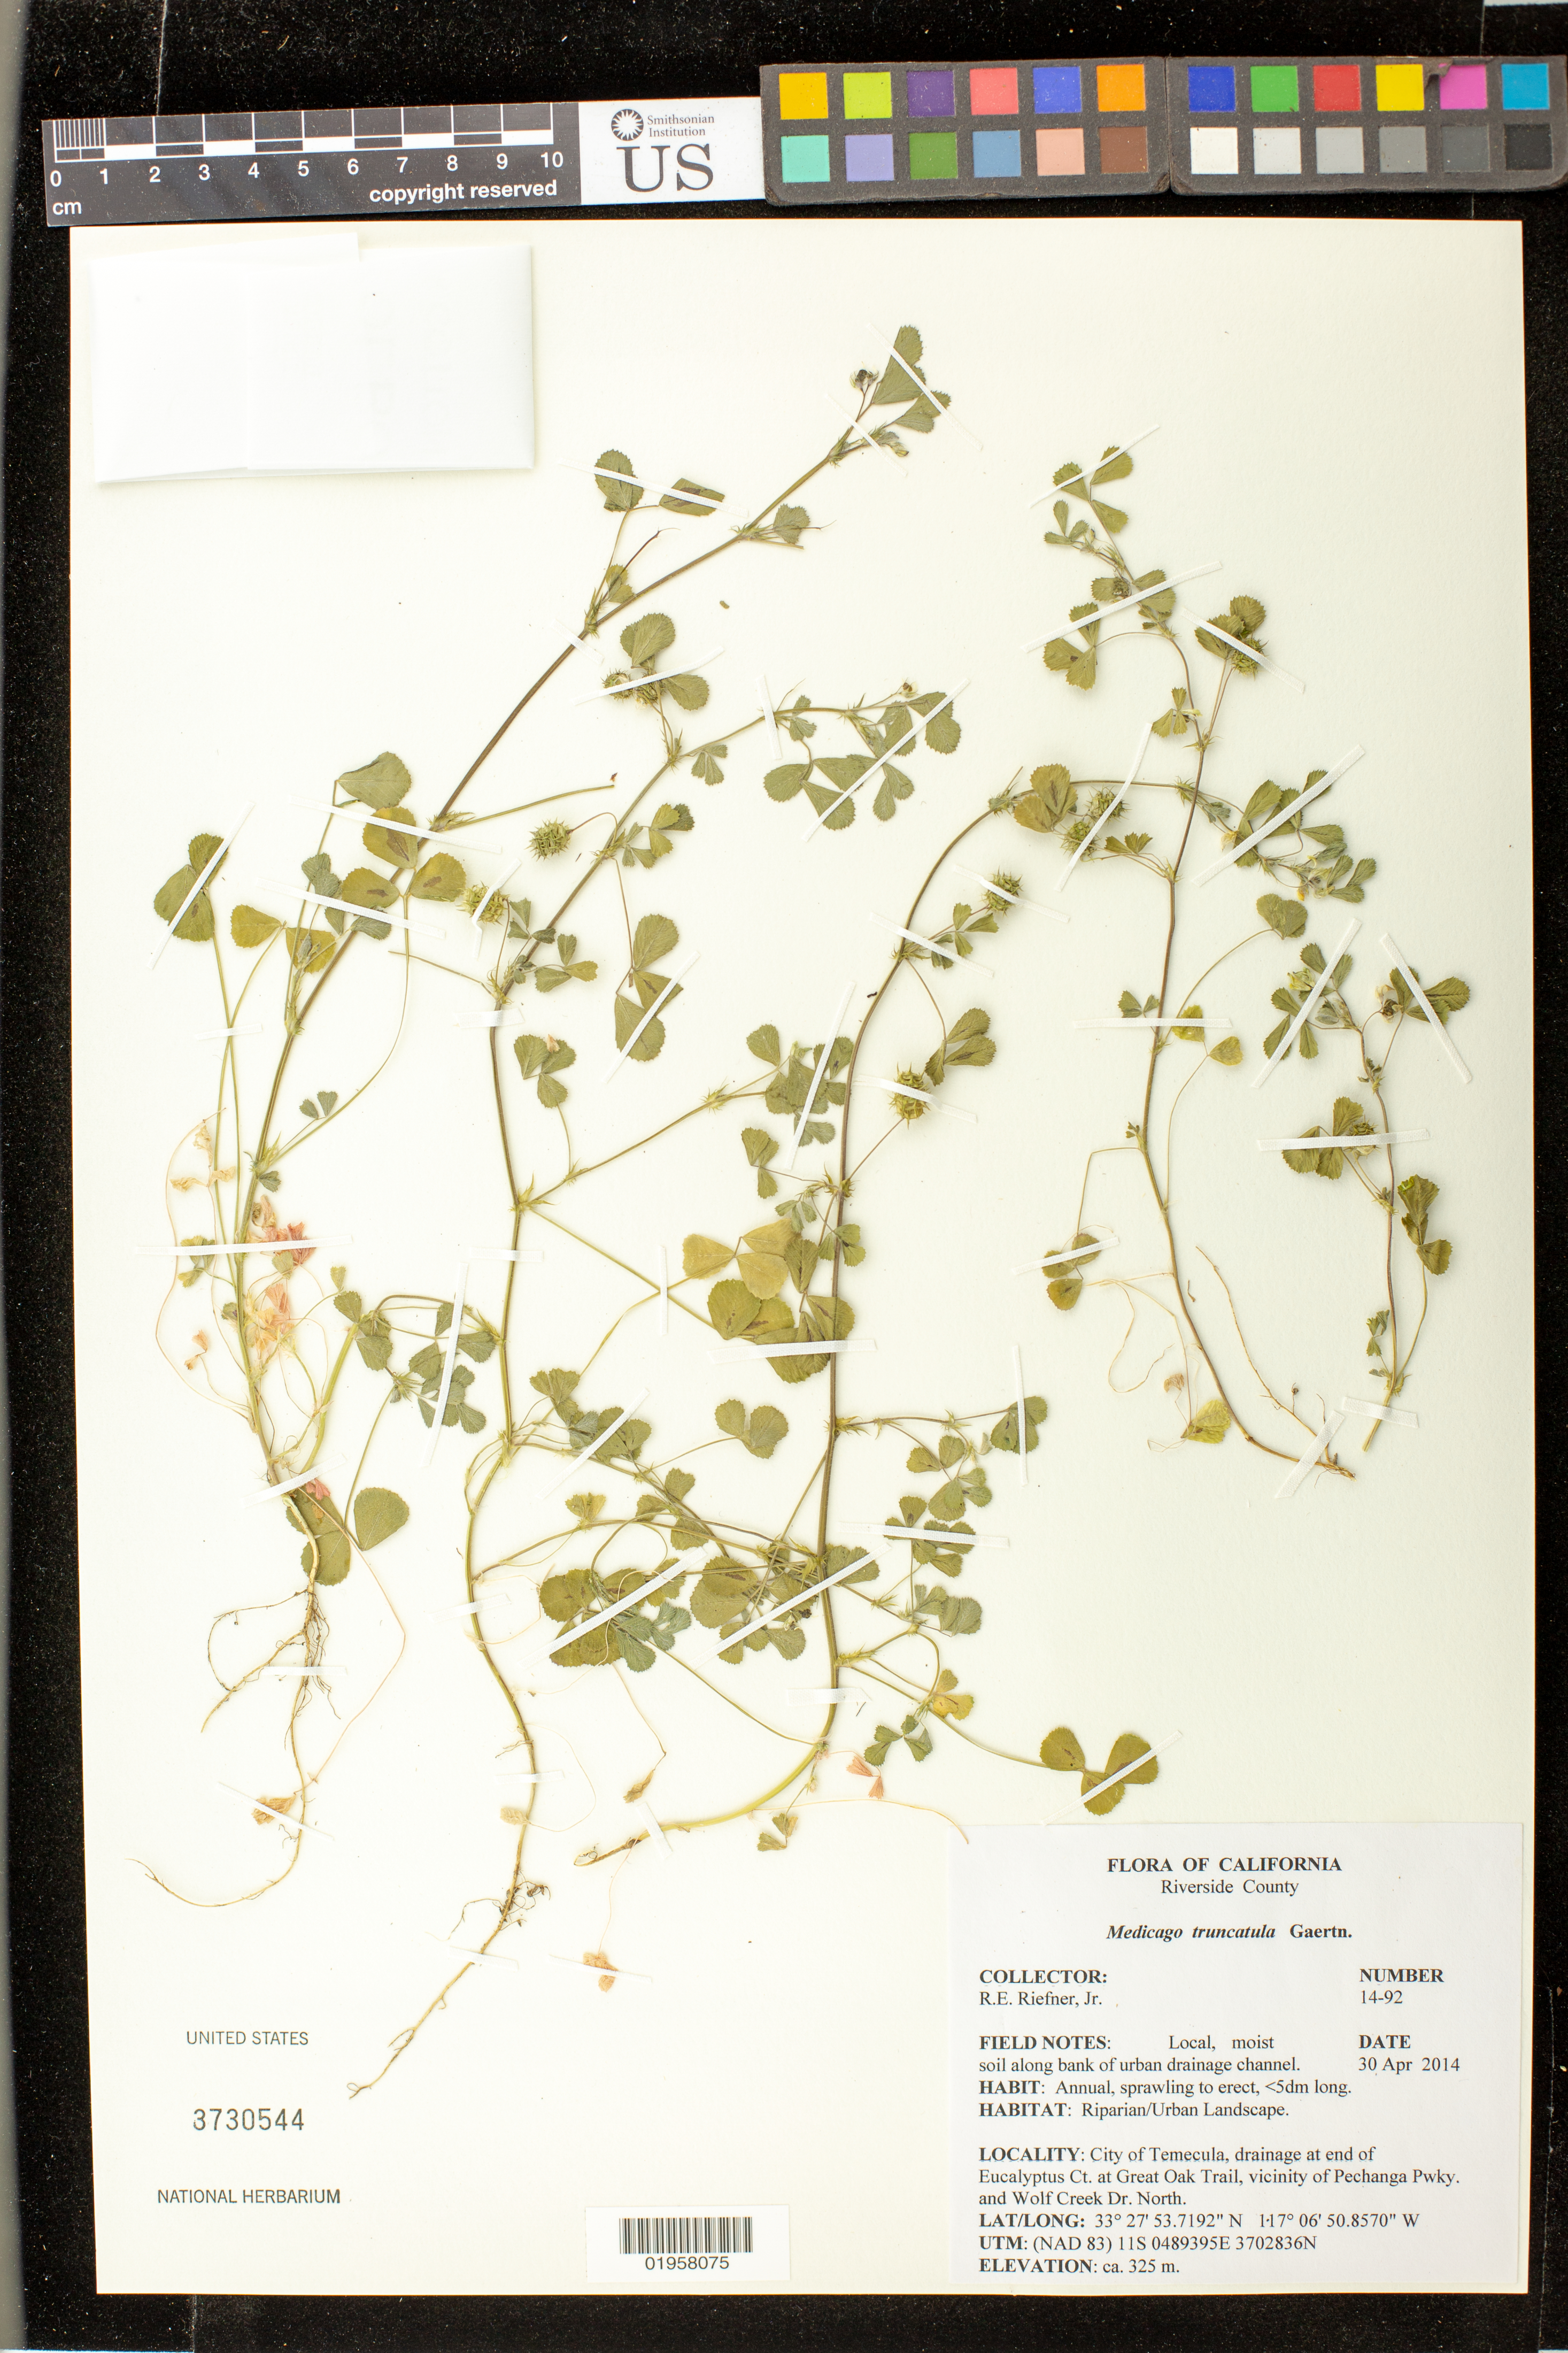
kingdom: Plantae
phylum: Tracheophyta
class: Magnoliopsida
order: Fabales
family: Fabaceae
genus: Medicago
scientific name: Medicago truncatula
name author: Gaertn.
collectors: R. Riefner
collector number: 14-92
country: United States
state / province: California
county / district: Riverside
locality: City of Temecula, drainage at end of Eucalyptus Ct. at Great Oak Trail, vicinity of Pechange Pwky. and Wolf Creek Dr. North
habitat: Local, moist soil along bank of drainage channel. Riparian/urban landscape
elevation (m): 325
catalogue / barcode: US 3730544